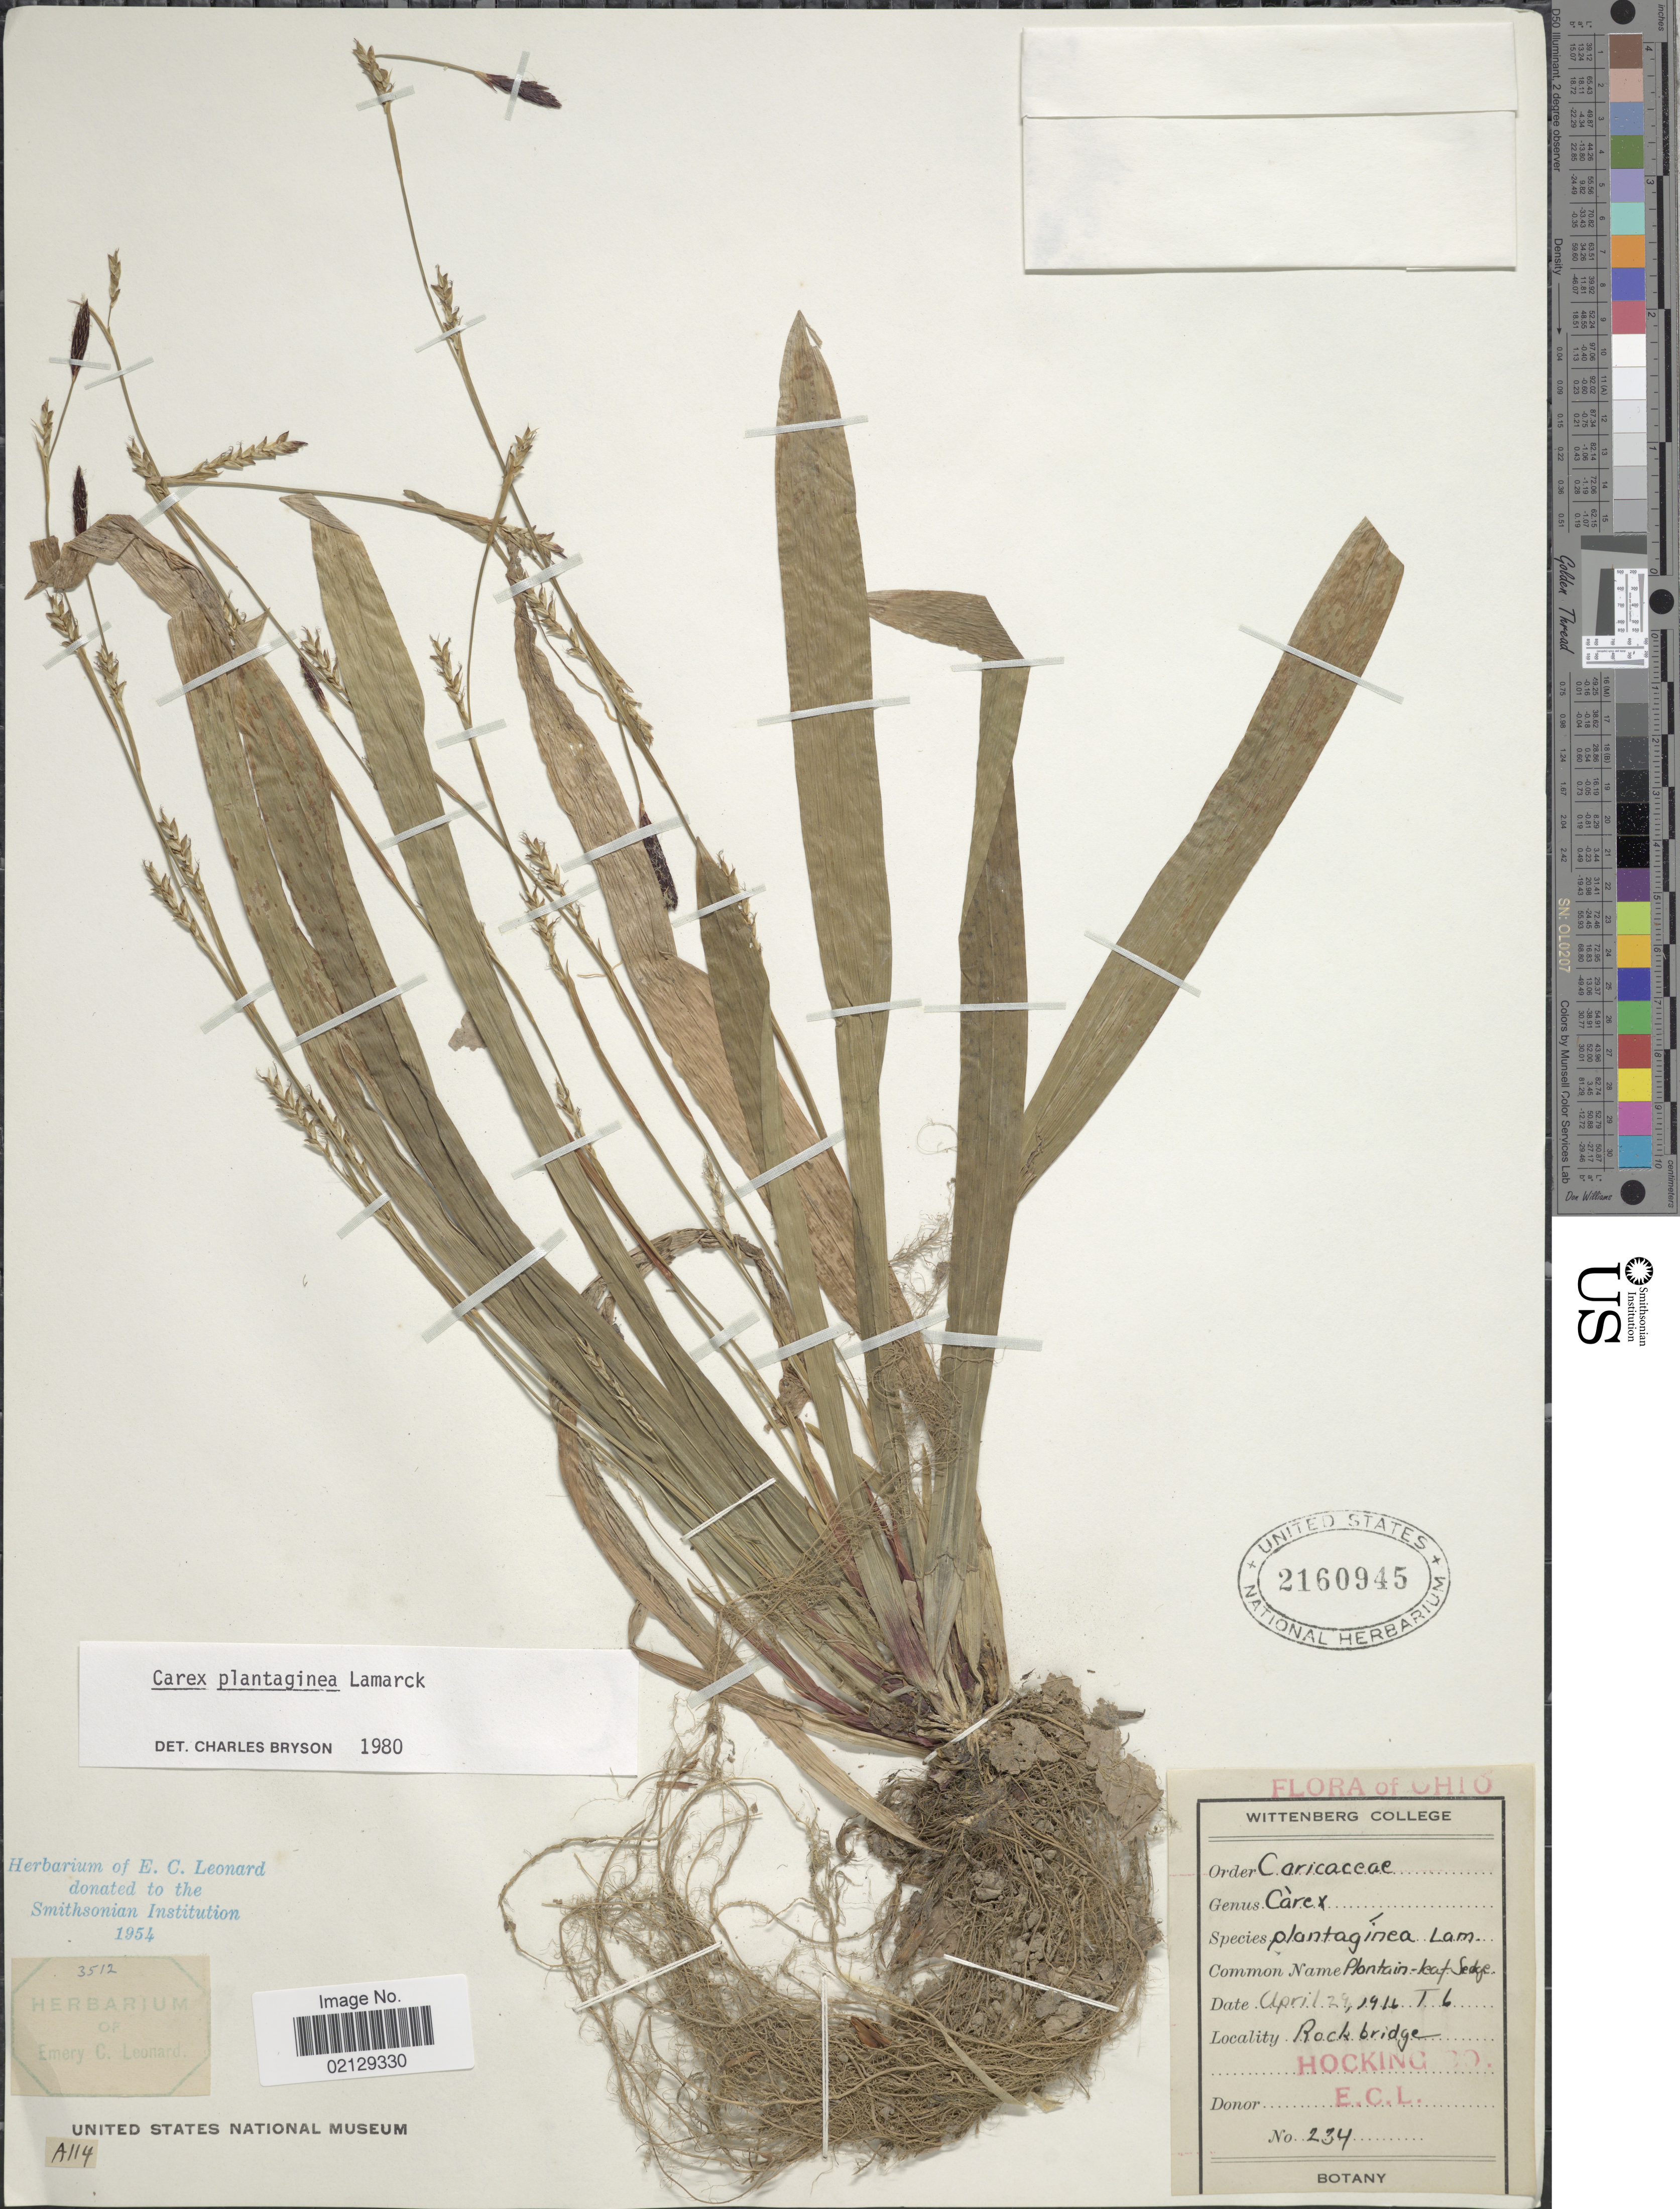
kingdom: Plantae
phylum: Tracheophyta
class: Liliopsida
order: Poales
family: Cyperaceae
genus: Carex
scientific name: Carex plantaginea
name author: Lam.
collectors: E. C. Leonard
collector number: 234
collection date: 1916-04-24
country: United States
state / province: Ohio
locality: Rock Bridge, Hocking Co.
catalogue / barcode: US 2160945